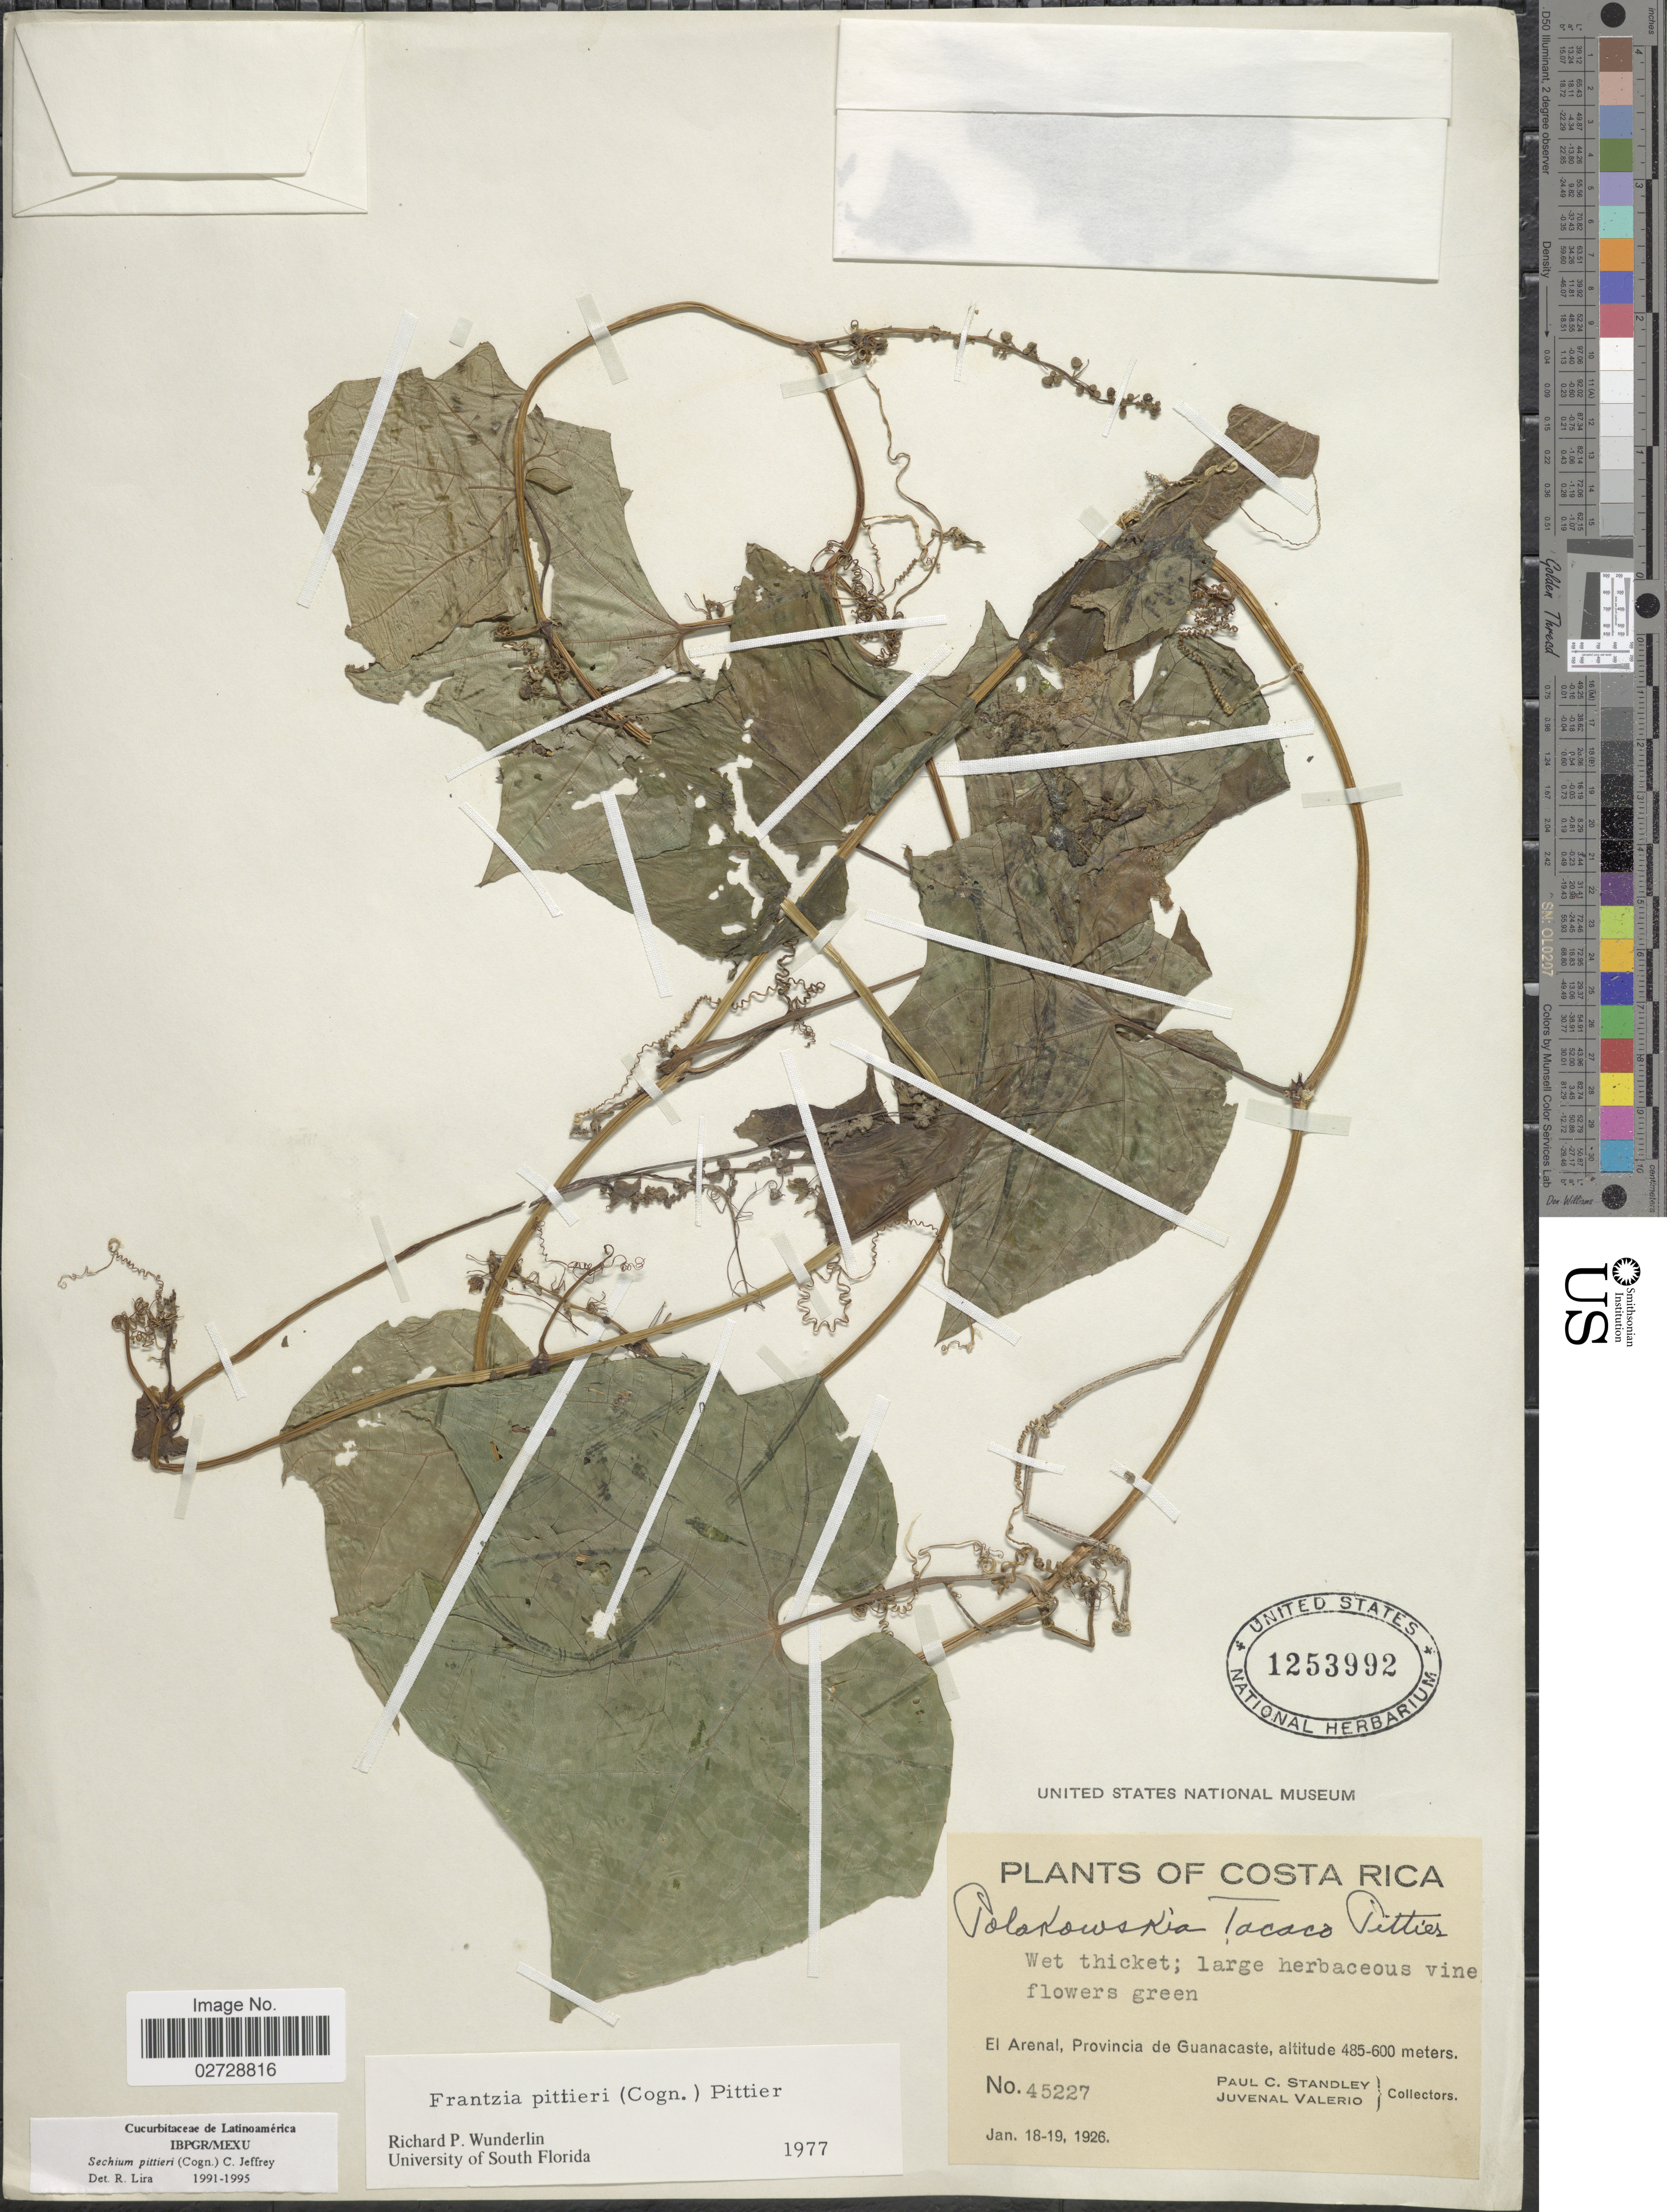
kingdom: Plantae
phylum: Tracheophyta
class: Magnoliopsida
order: Cucurbitales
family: Cucurbitaceae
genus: Sechium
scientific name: Sechium pittieri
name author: (Cogn.) C. Jeffrey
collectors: P. C. Standley & J. Valerio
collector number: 45227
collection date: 1926-01-18/1926-01-19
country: Costa Rica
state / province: Guanacaste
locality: El Arenal.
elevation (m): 485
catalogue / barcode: US 1253992